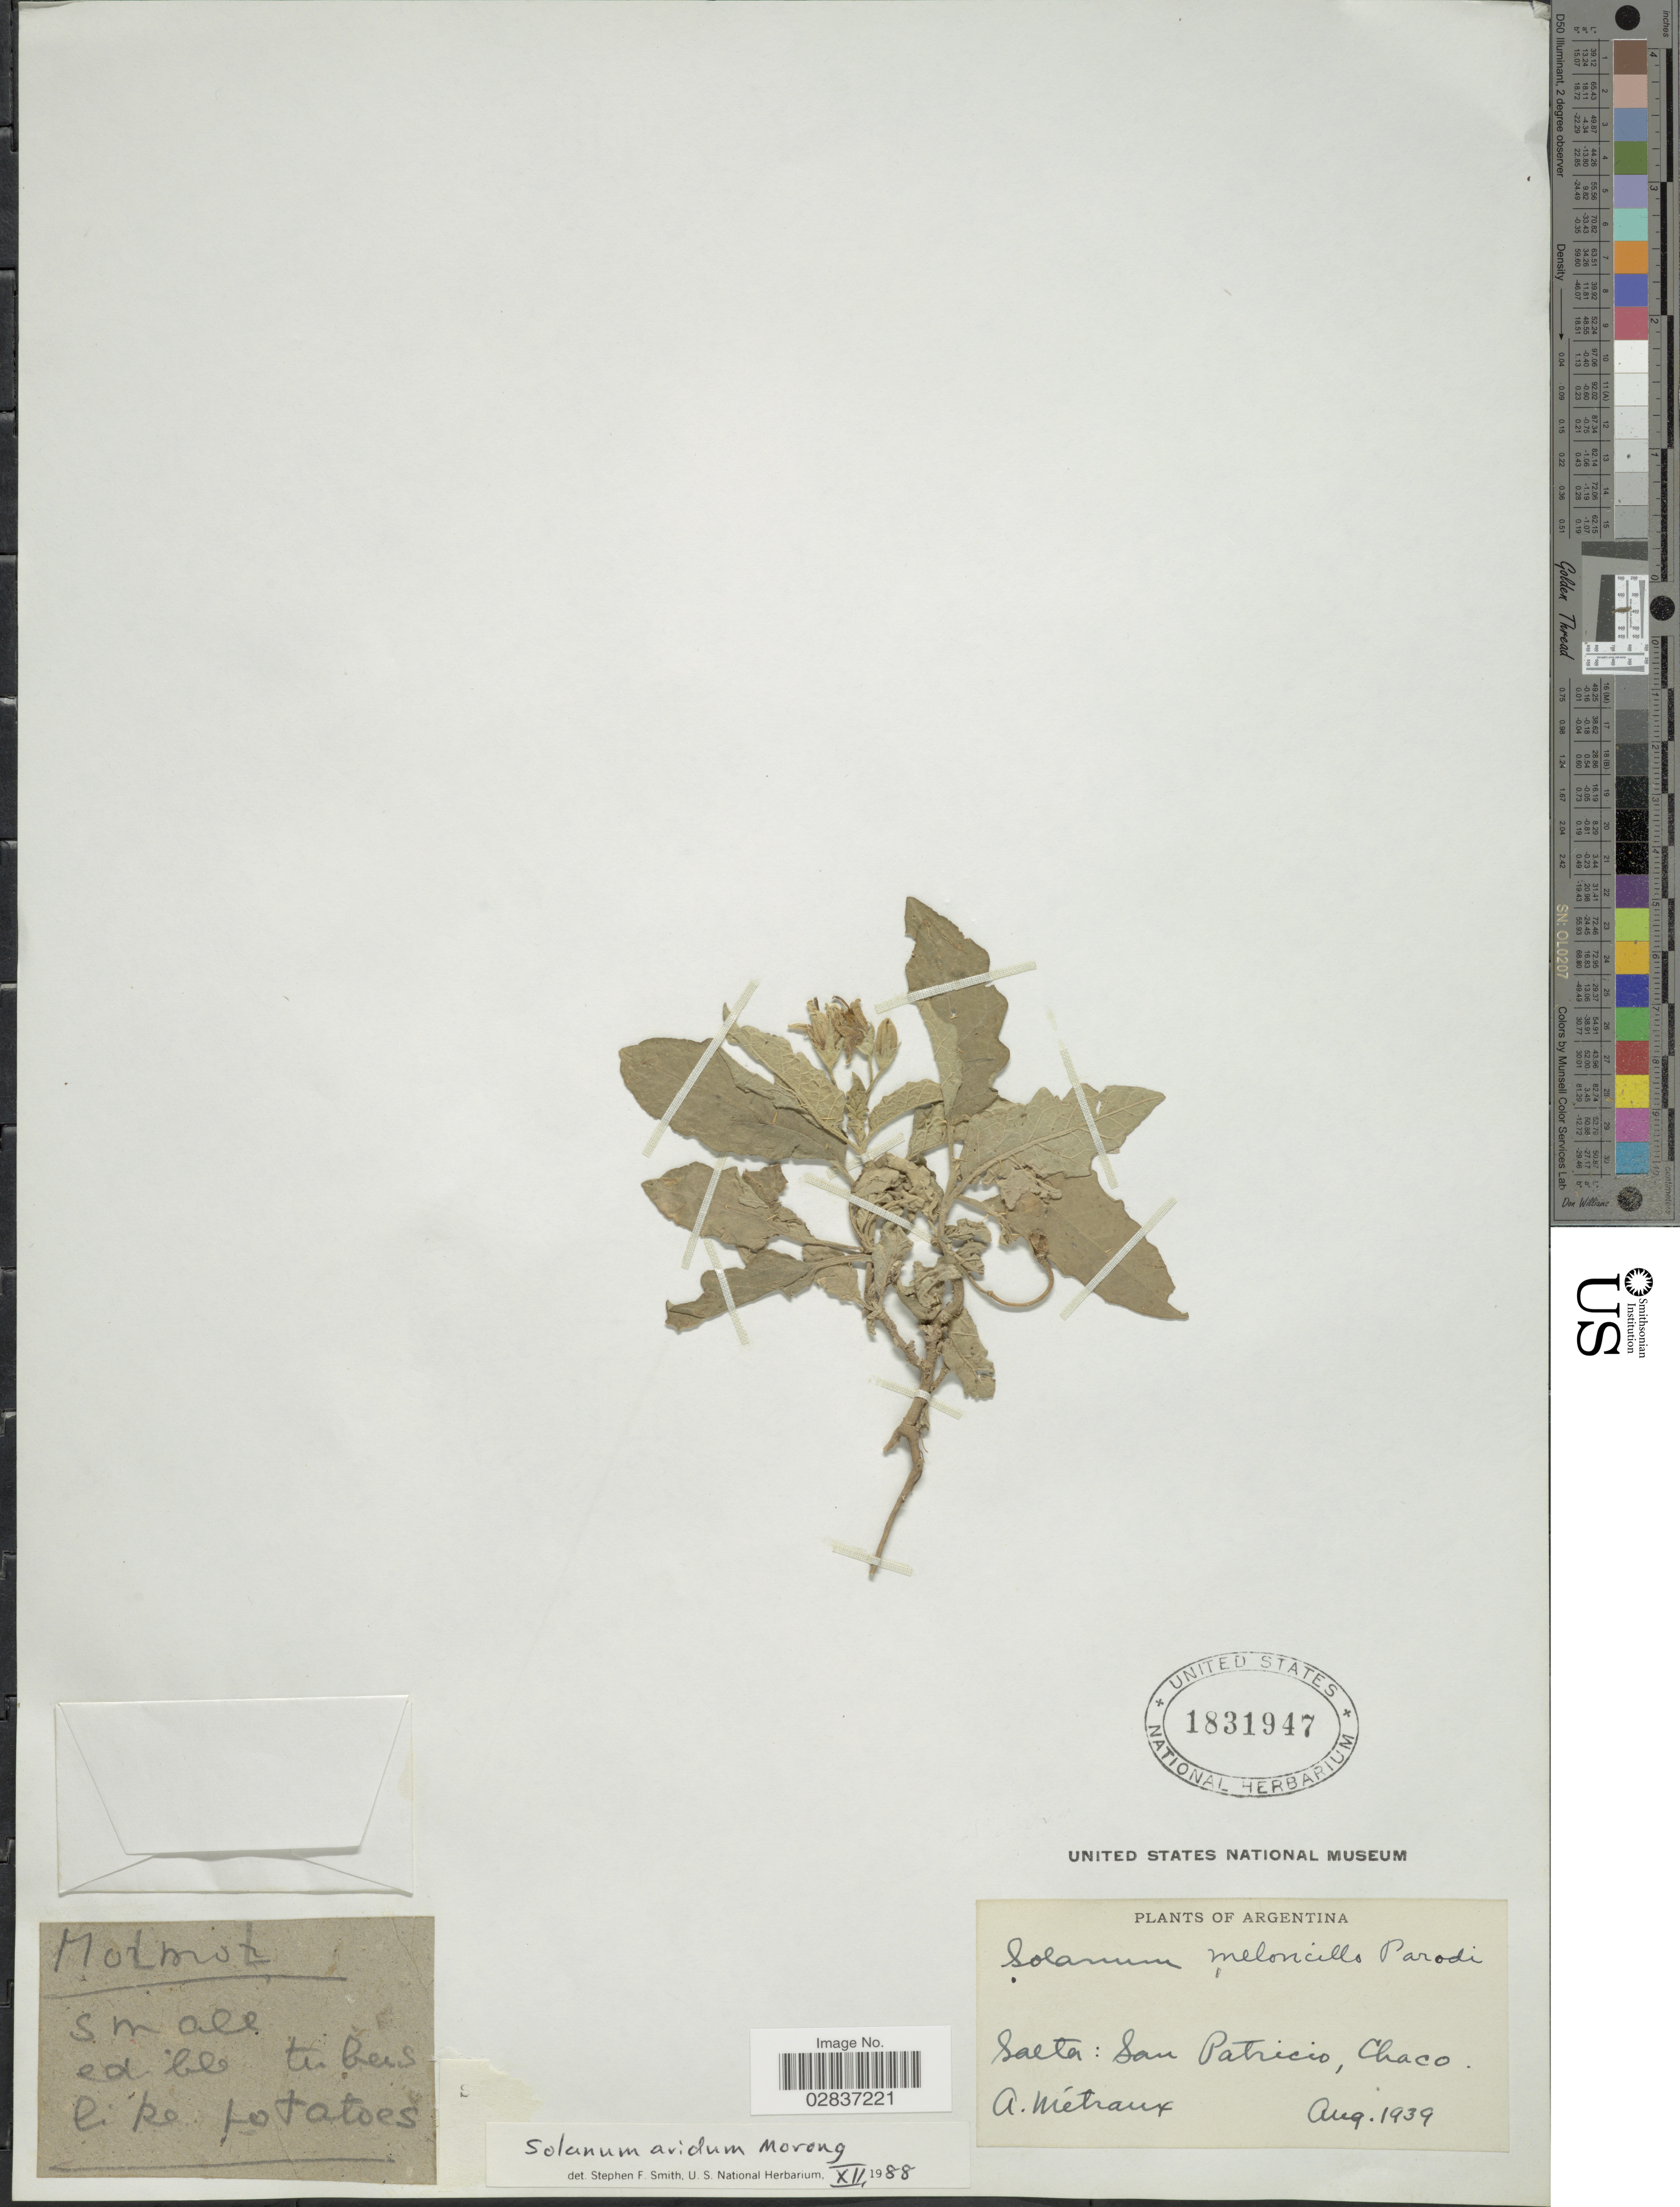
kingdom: Plantae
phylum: Tracheophyta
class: Magnoliopsida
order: Solanales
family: Solanaceae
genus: Solanum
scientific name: Solanum aridum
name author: Morong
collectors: A. Metraux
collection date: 1939-08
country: Argentina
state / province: Salta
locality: San Patricio, Chaco.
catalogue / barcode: US 1831947